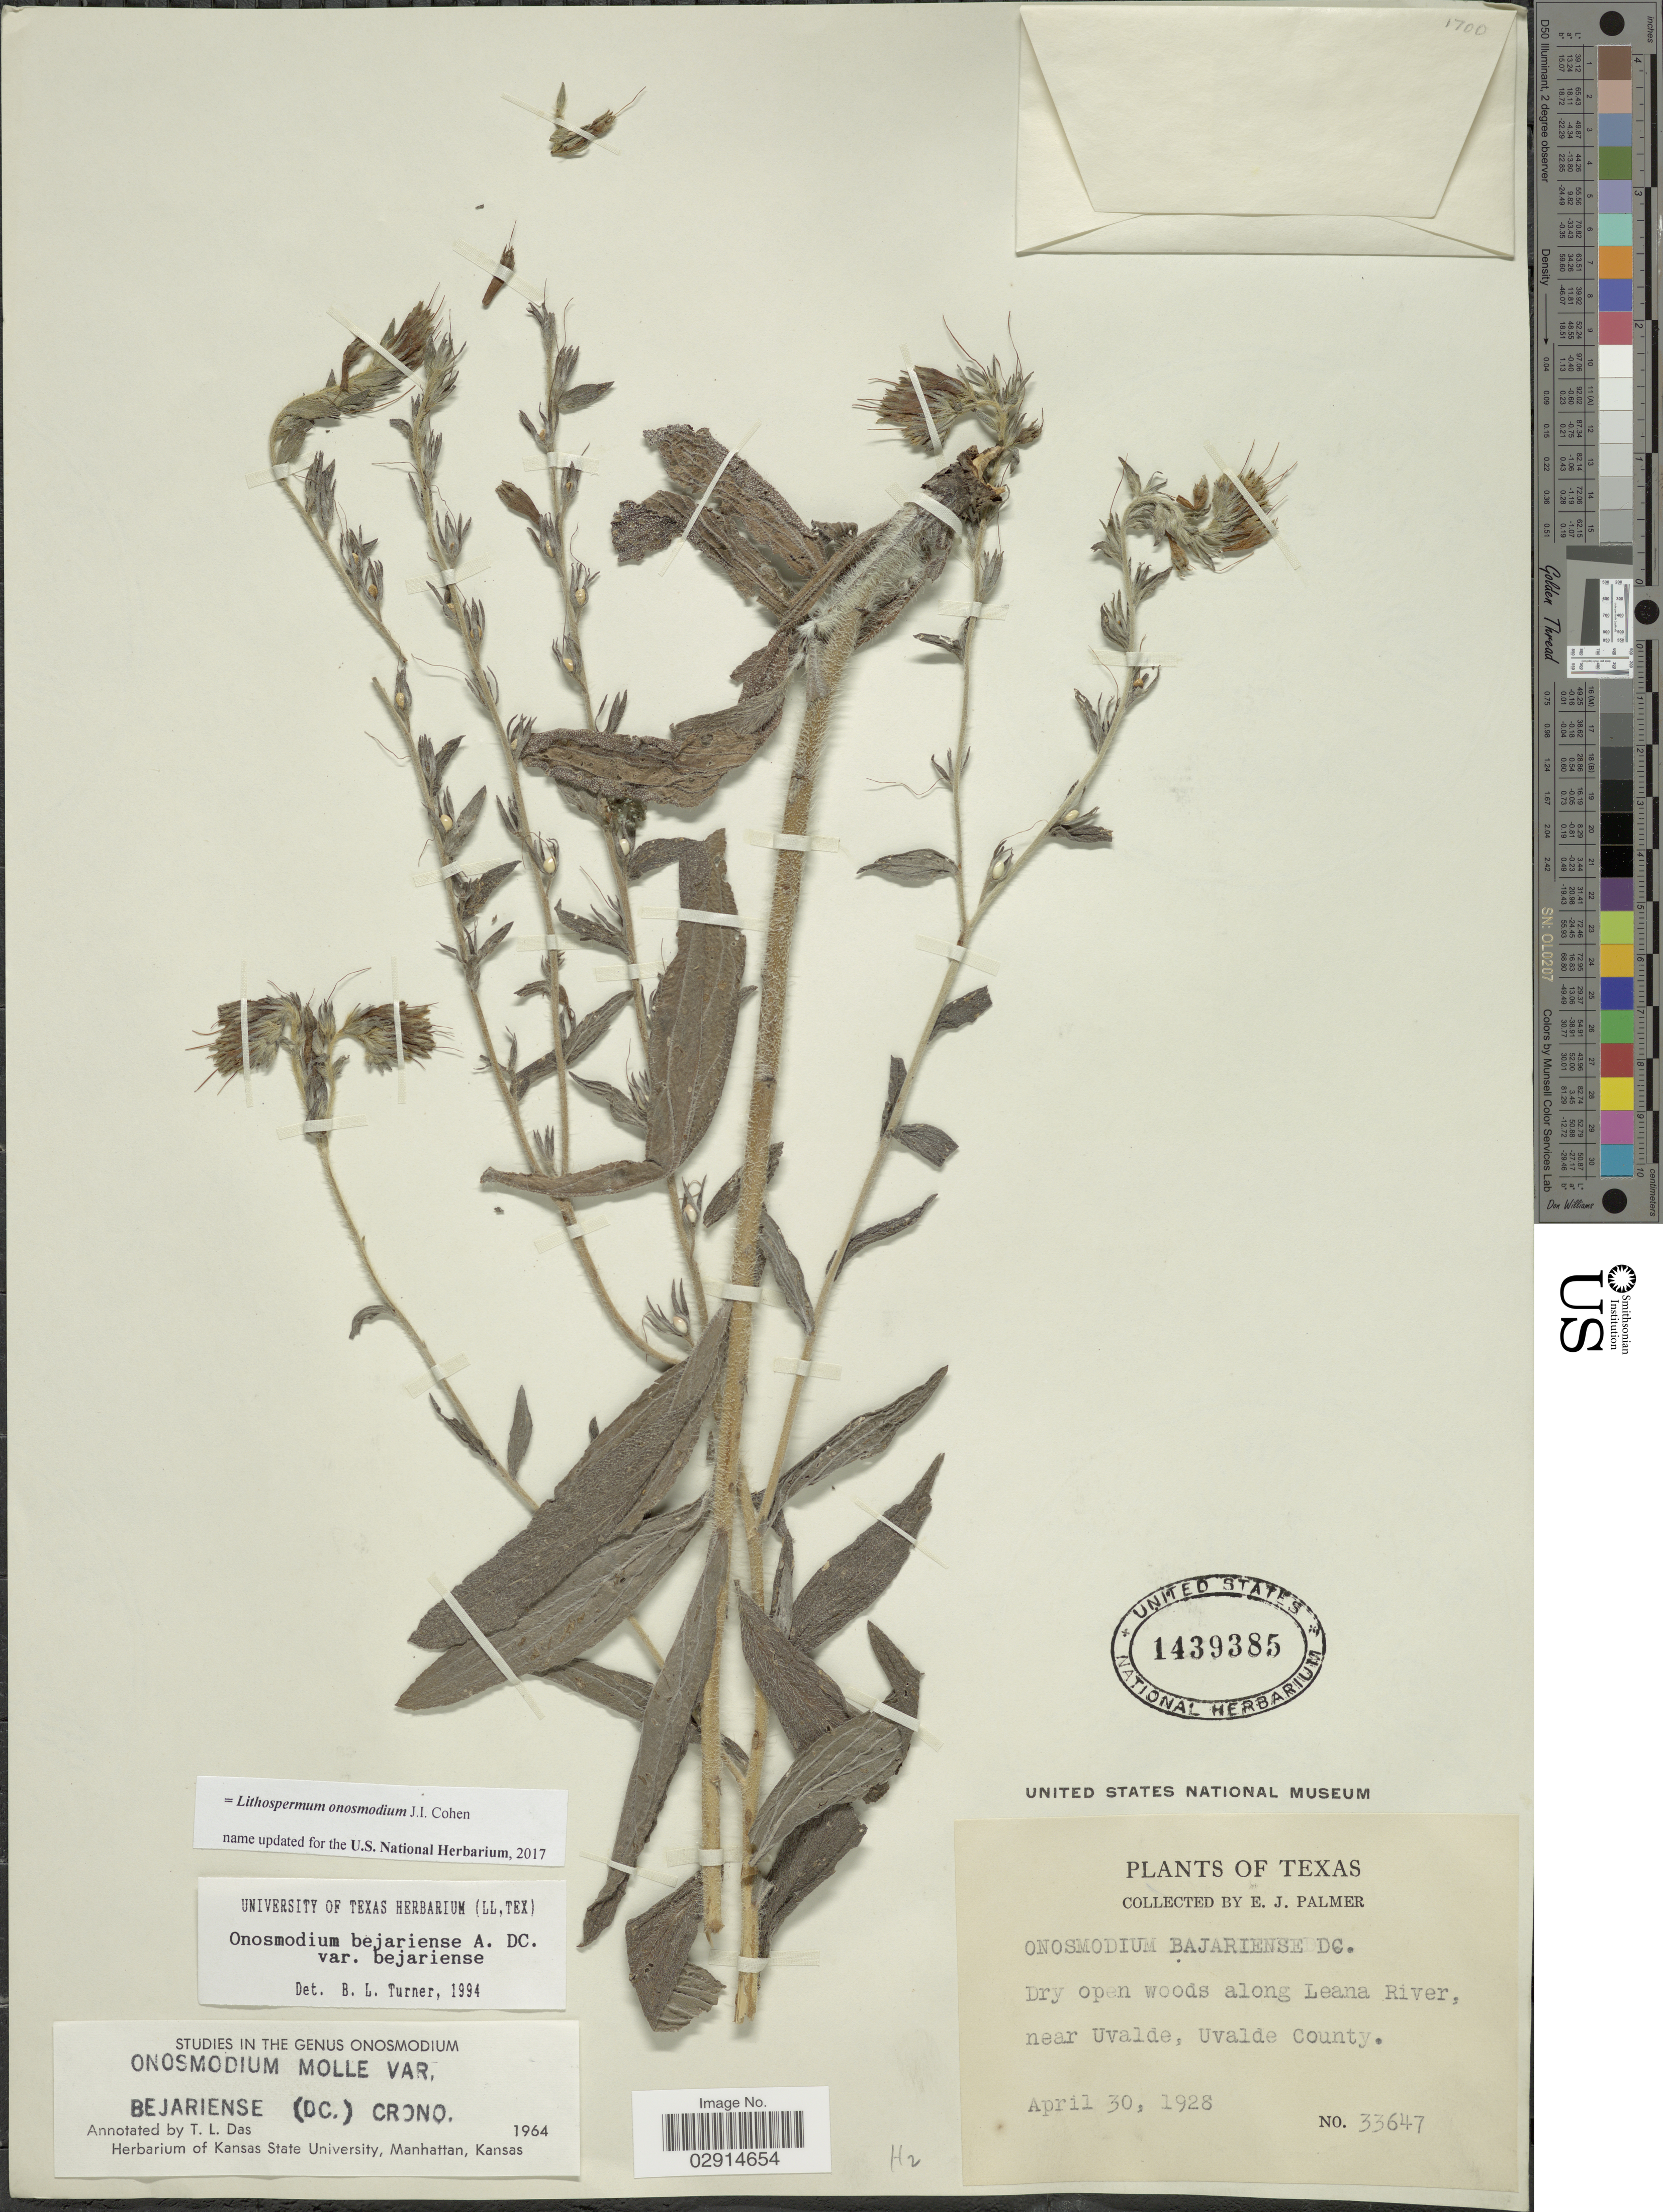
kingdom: Plantae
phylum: Tracheophyta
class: Magnoliopsida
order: Boraginales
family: Boraginaceae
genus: Lithospermum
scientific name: Lithospermum onosmodium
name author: Cohen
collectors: E. J. Palmer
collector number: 33647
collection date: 1928-04-30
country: United States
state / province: Texas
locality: Dry open woods along Leana River, near Uvalde, Uvalde County.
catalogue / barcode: US 1439385